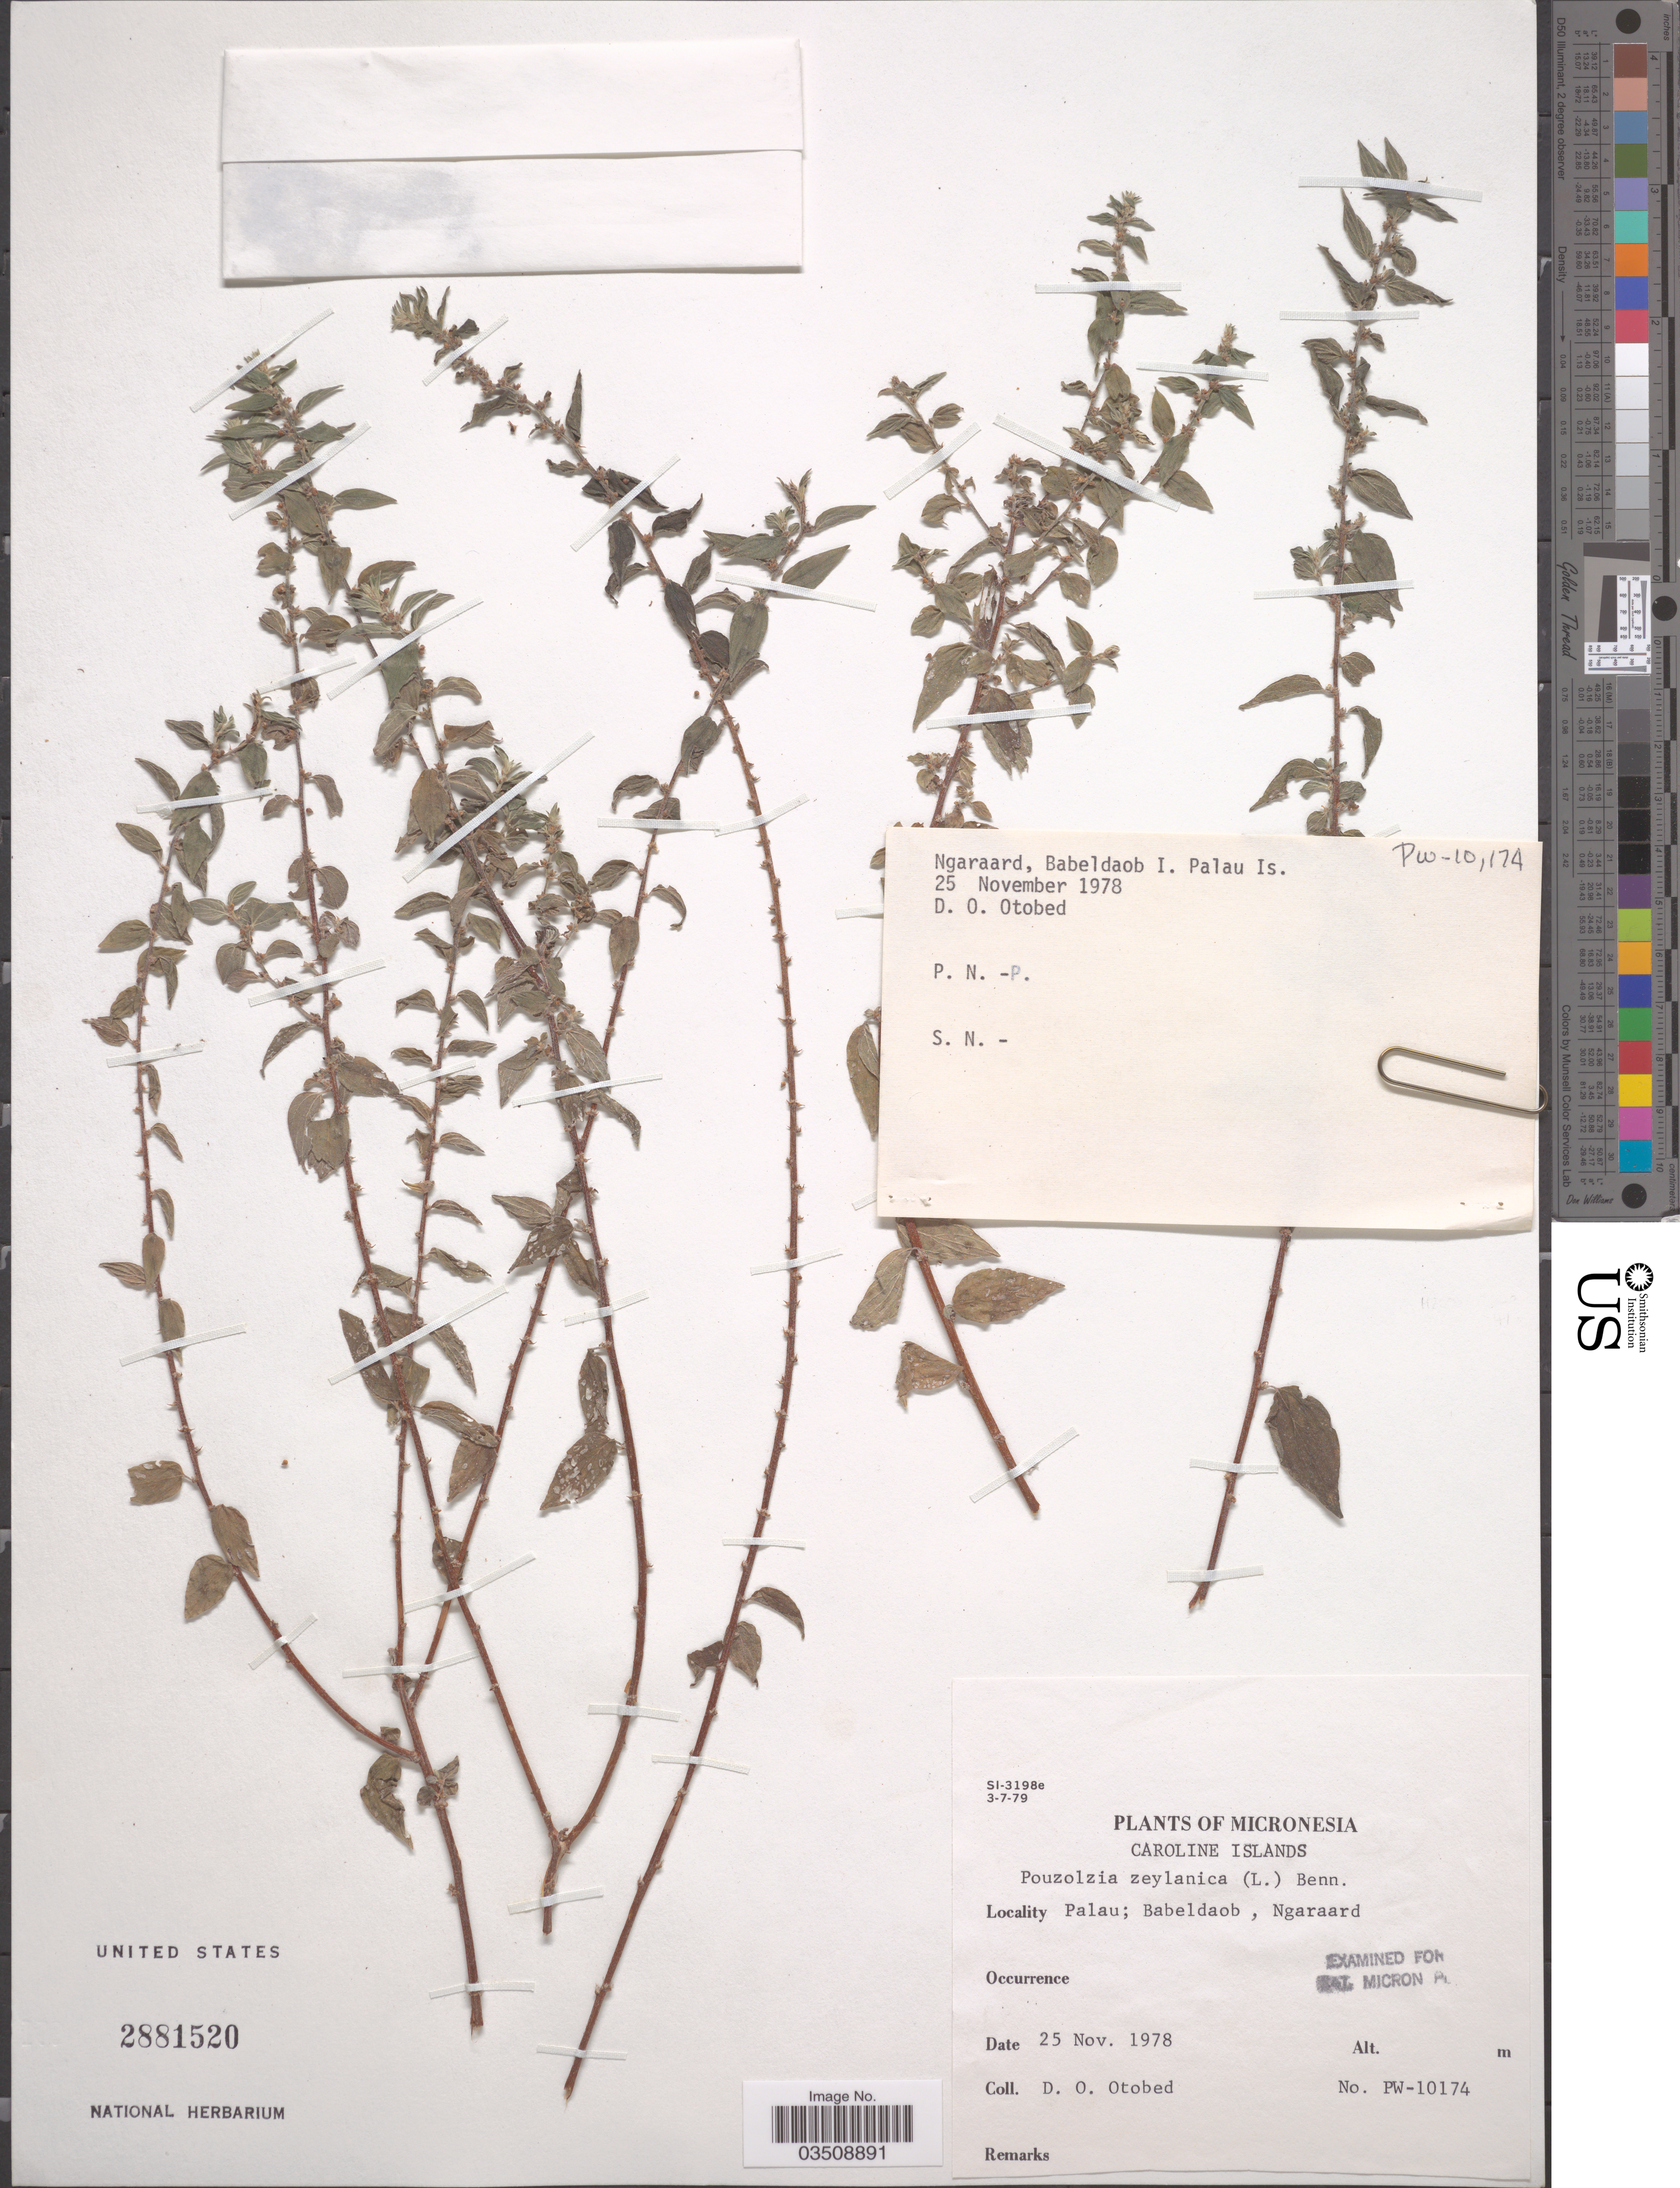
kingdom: Plantae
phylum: Tracheophyta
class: Magnoliopsida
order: Rosales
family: Urticaceae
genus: Pouzolzia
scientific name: Pouzolzia zeylanica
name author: (L.) Benn.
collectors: D. O. Otobed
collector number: PW-10174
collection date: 1978-11-25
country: Palau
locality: Micronesia. Caroline Islands. Palau; Babeldaob, Ngaraard.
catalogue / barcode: US 2881520